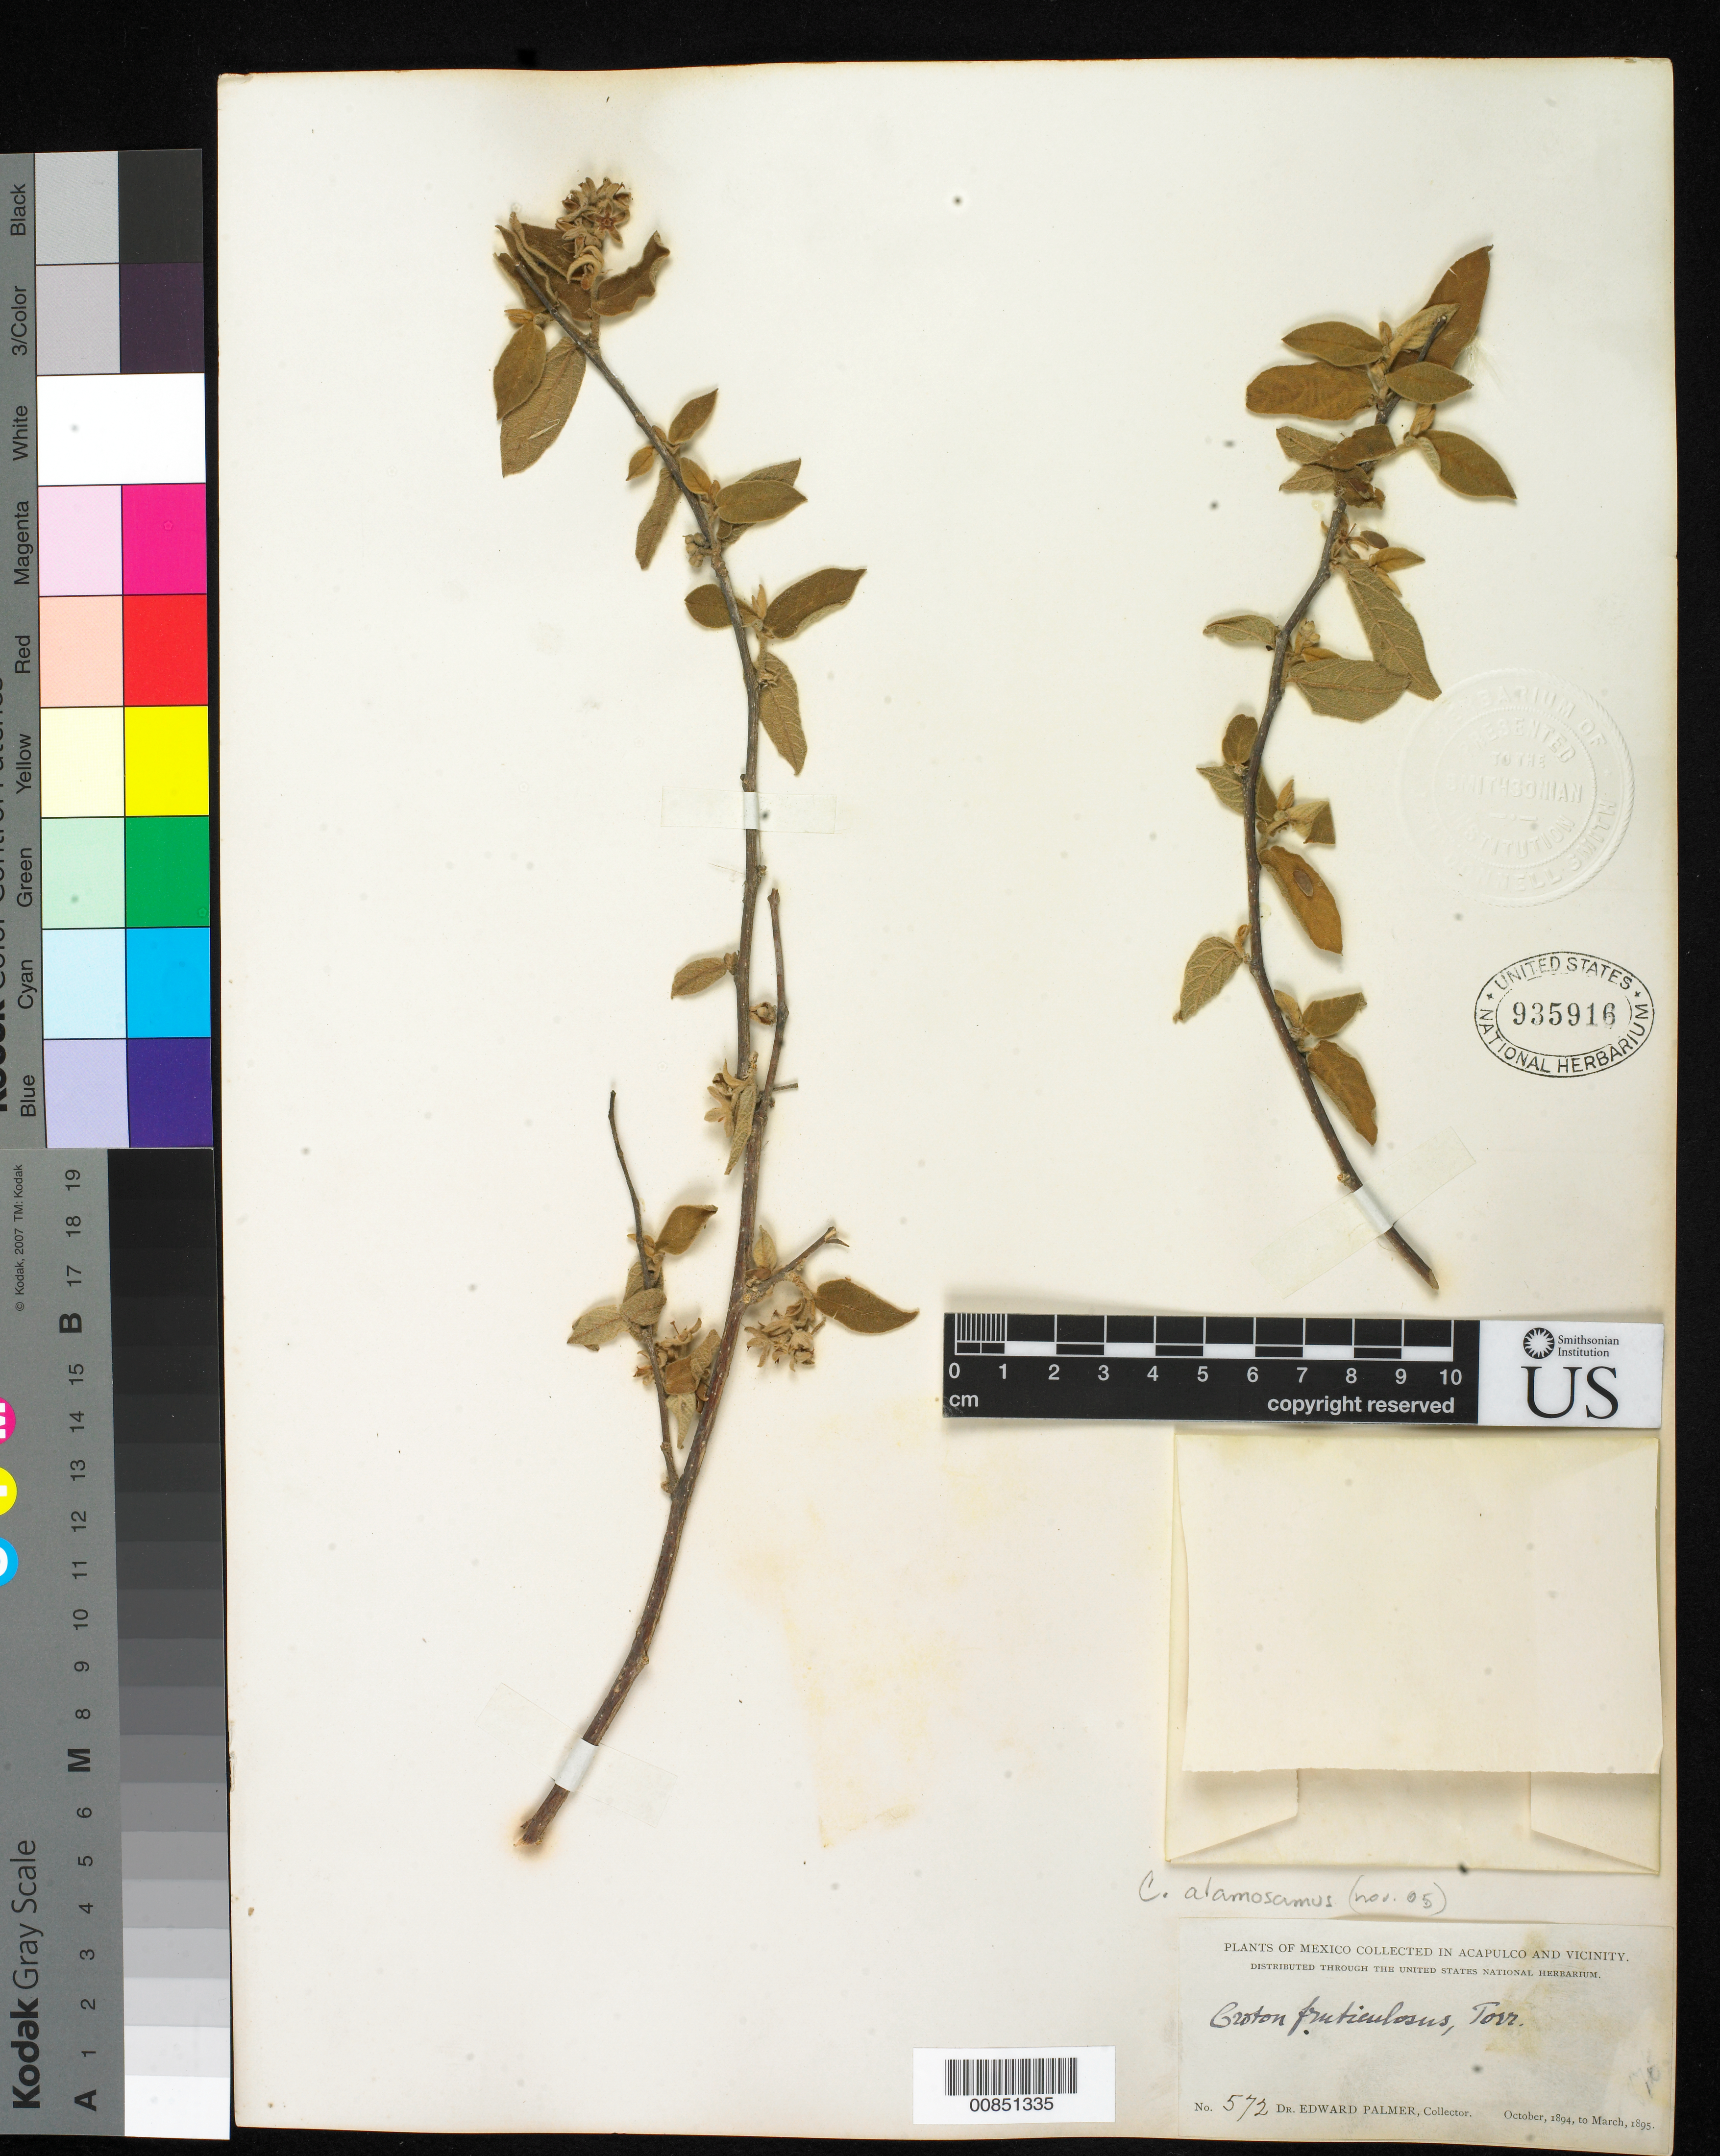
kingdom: Plantae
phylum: Tracheophyta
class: Magnoliopsida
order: Malpighiales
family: Euphorbiaceae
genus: Croton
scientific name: Croton alamosanus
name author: Rose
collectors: E. Palmer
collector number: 572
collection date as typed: Oct 1894 to -- Mar 1895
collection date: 1894-10/1895-03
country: Mexico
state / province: Guerrero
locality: Acapulco, Guerrero and vicinity.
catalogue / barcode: US 935916